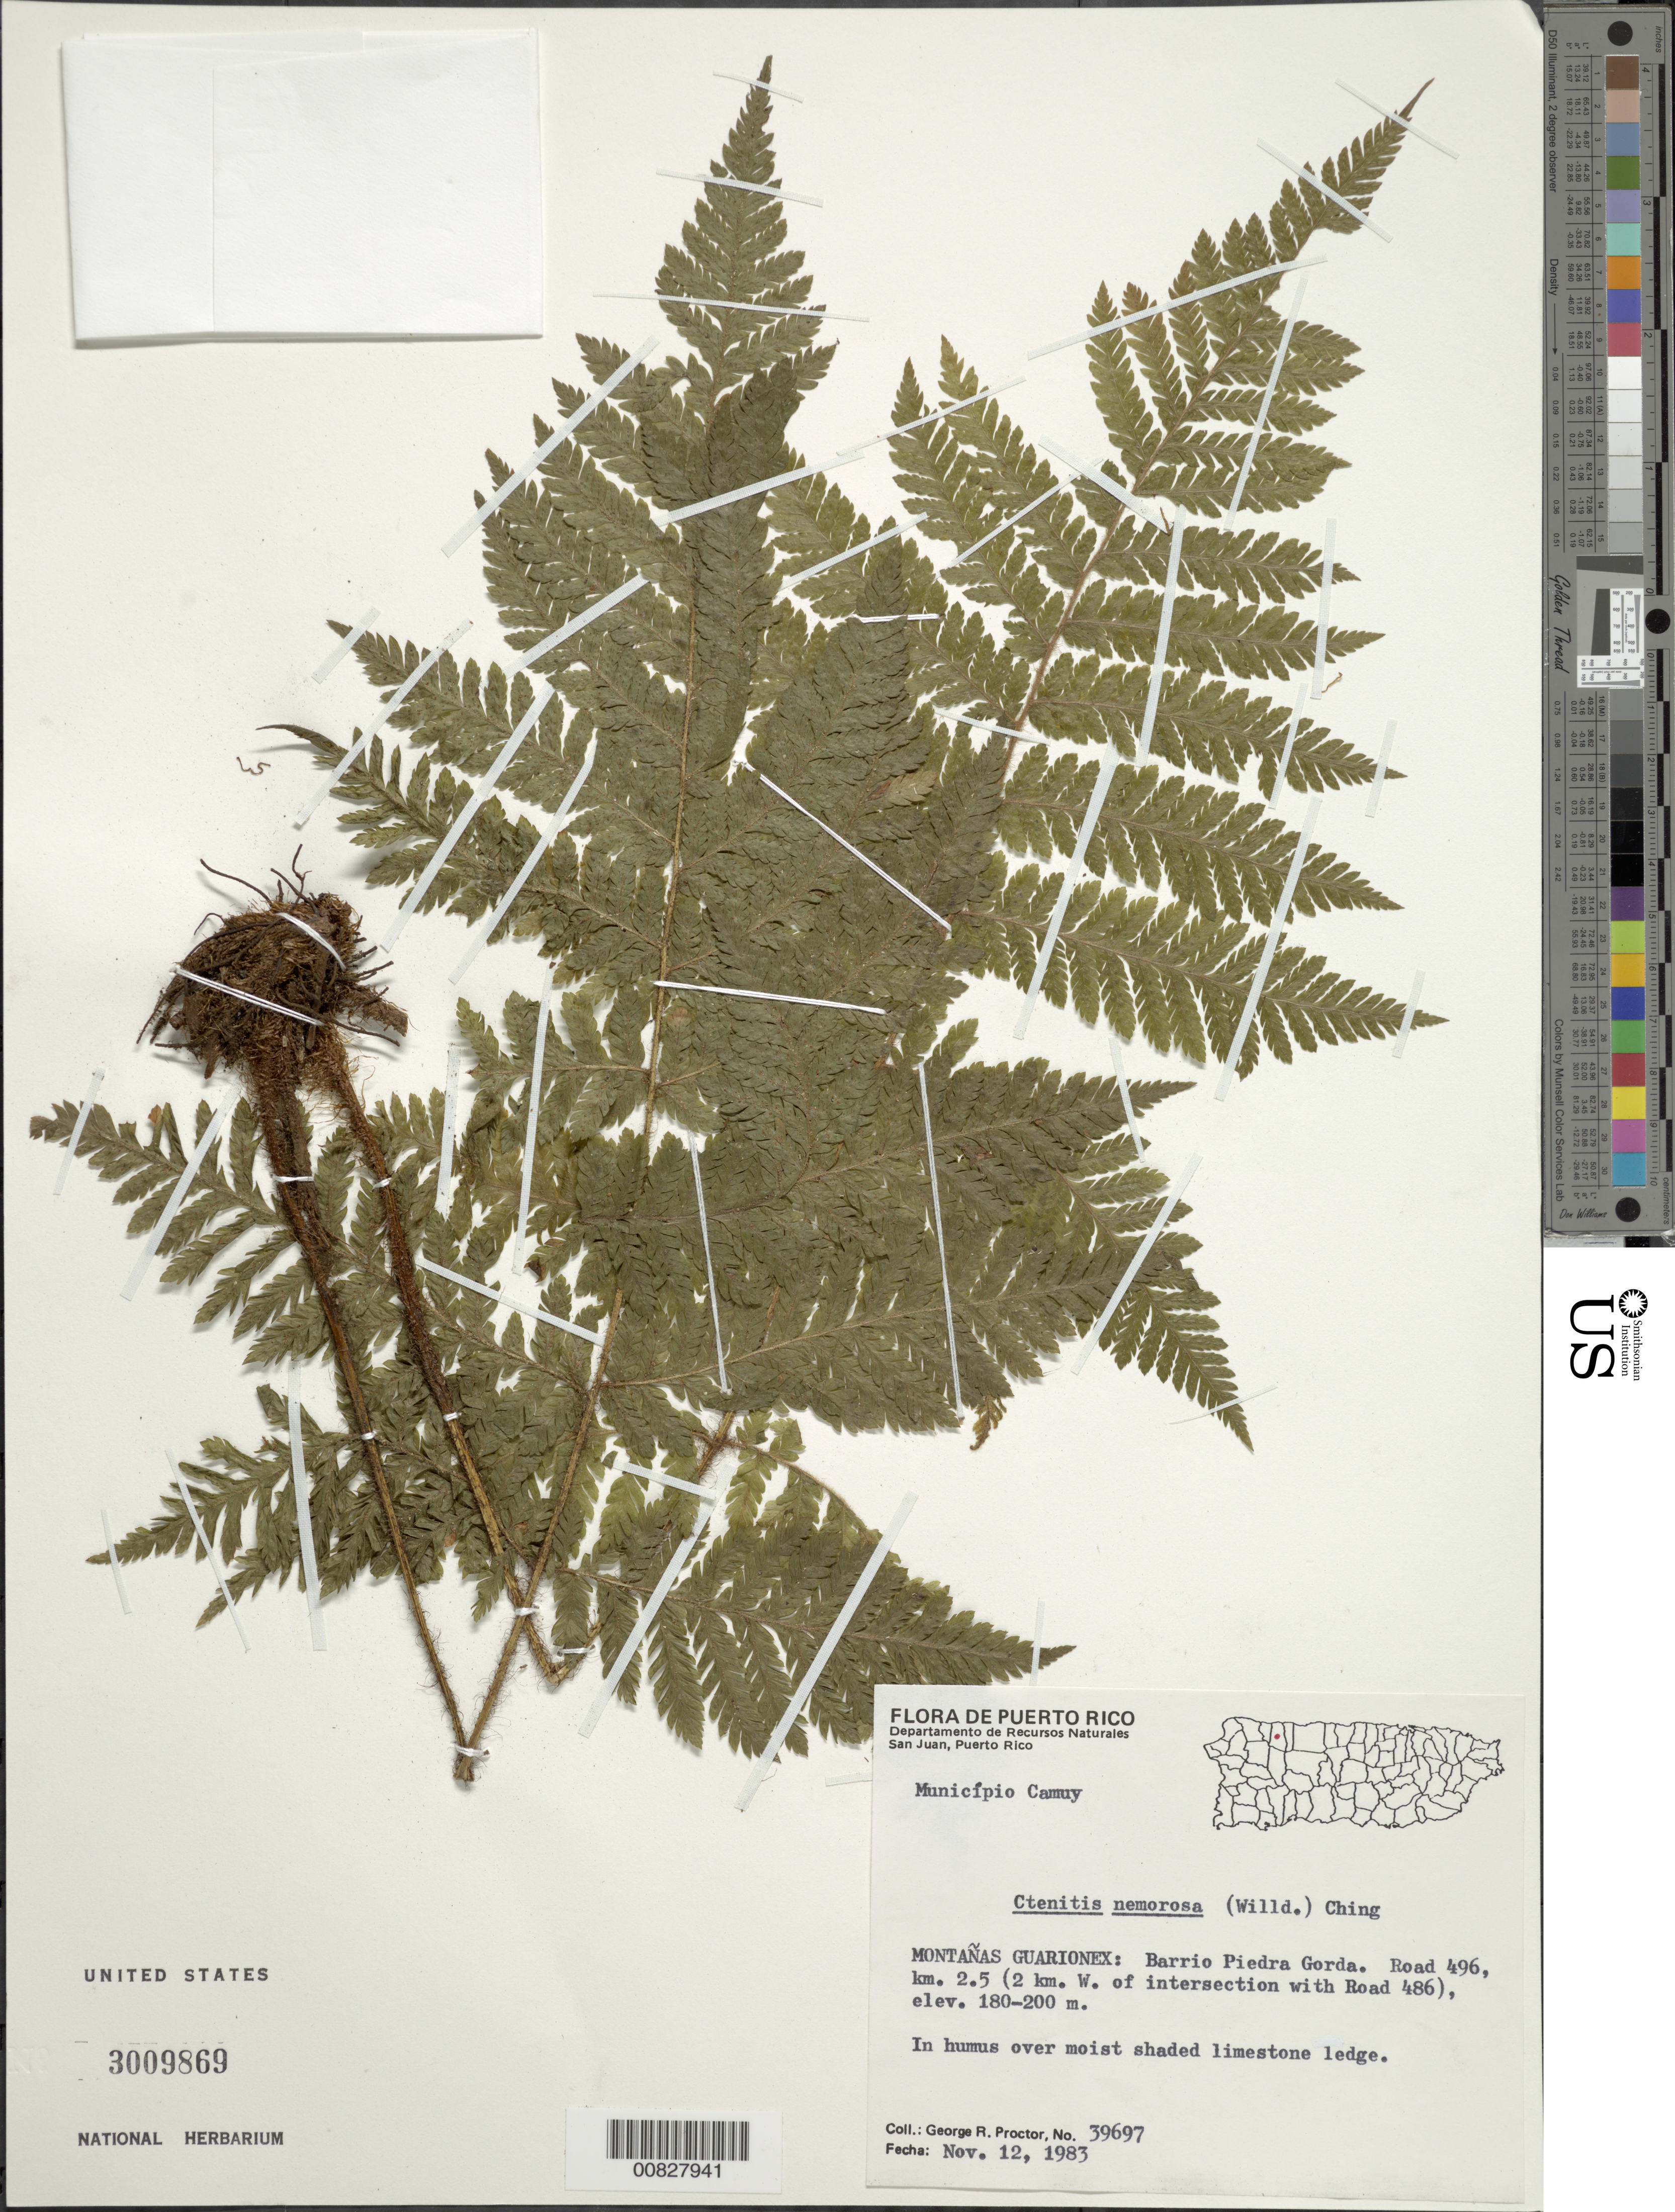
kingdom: Plantae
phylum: Tracheophyta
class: Polypodiopsida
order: Polypodiales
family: Dryopteridaceae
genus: Ctenitis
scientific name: Ctenitis nemorosa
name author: (Willd.) Ching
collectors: G. R. Proctor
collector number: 39697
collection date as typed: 12 Nov 1983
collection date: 1983-11-12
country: Puerto Rico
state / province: Camuy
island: Puerto Rico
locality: Mun. Camuy, Montañas Guarionex, Barrio Piedra Gorda, Road 496, km 2.5 (2km W of intersection with Road 486)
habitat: Humus over moist shaded limestone ledge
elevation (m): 180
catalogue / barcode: US 3009869